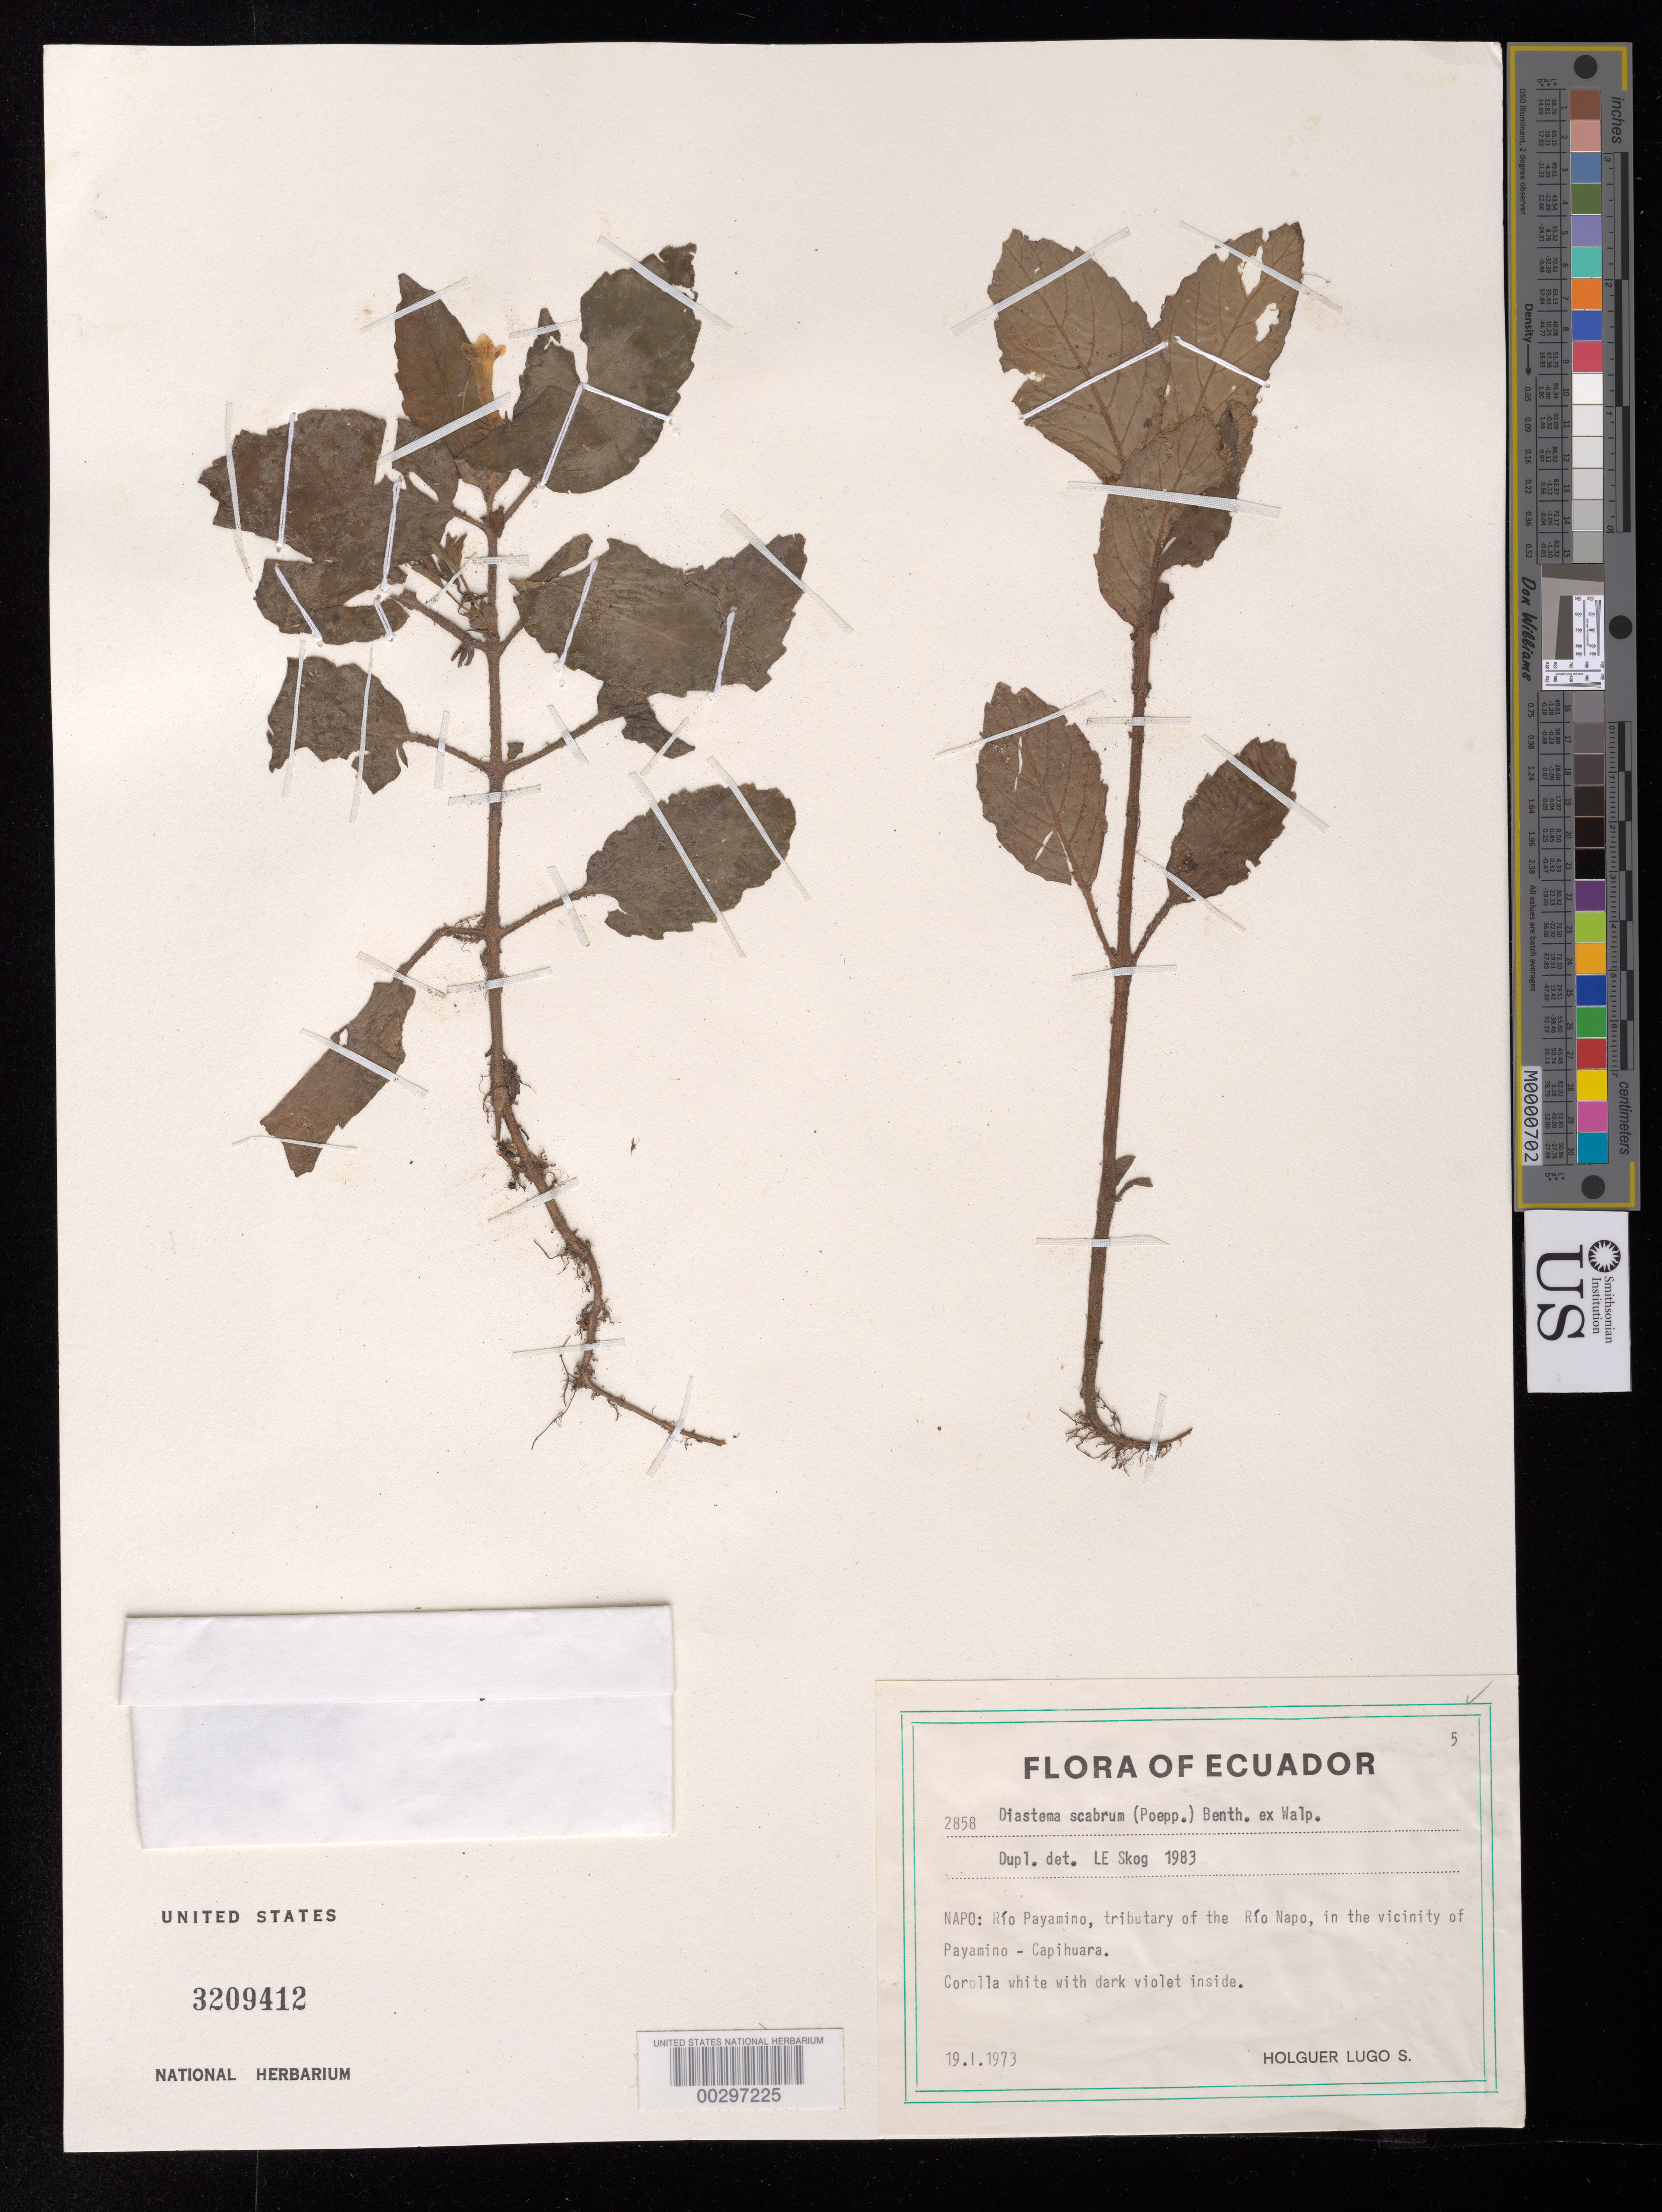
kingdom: Plantae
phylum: Tracheophyta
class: Magnoliopsida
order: Lamiales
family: Gesneriaceae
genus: Diastema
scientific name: Diastema scabrum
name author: (Poepp.) Benth. ex Walp.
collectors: H. Lugo S.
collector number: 2858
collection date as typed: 19 Jan 1973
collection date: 1973-01-19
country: Ecuador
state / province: Napo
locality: Rio Payamino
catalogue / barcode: US 3209412